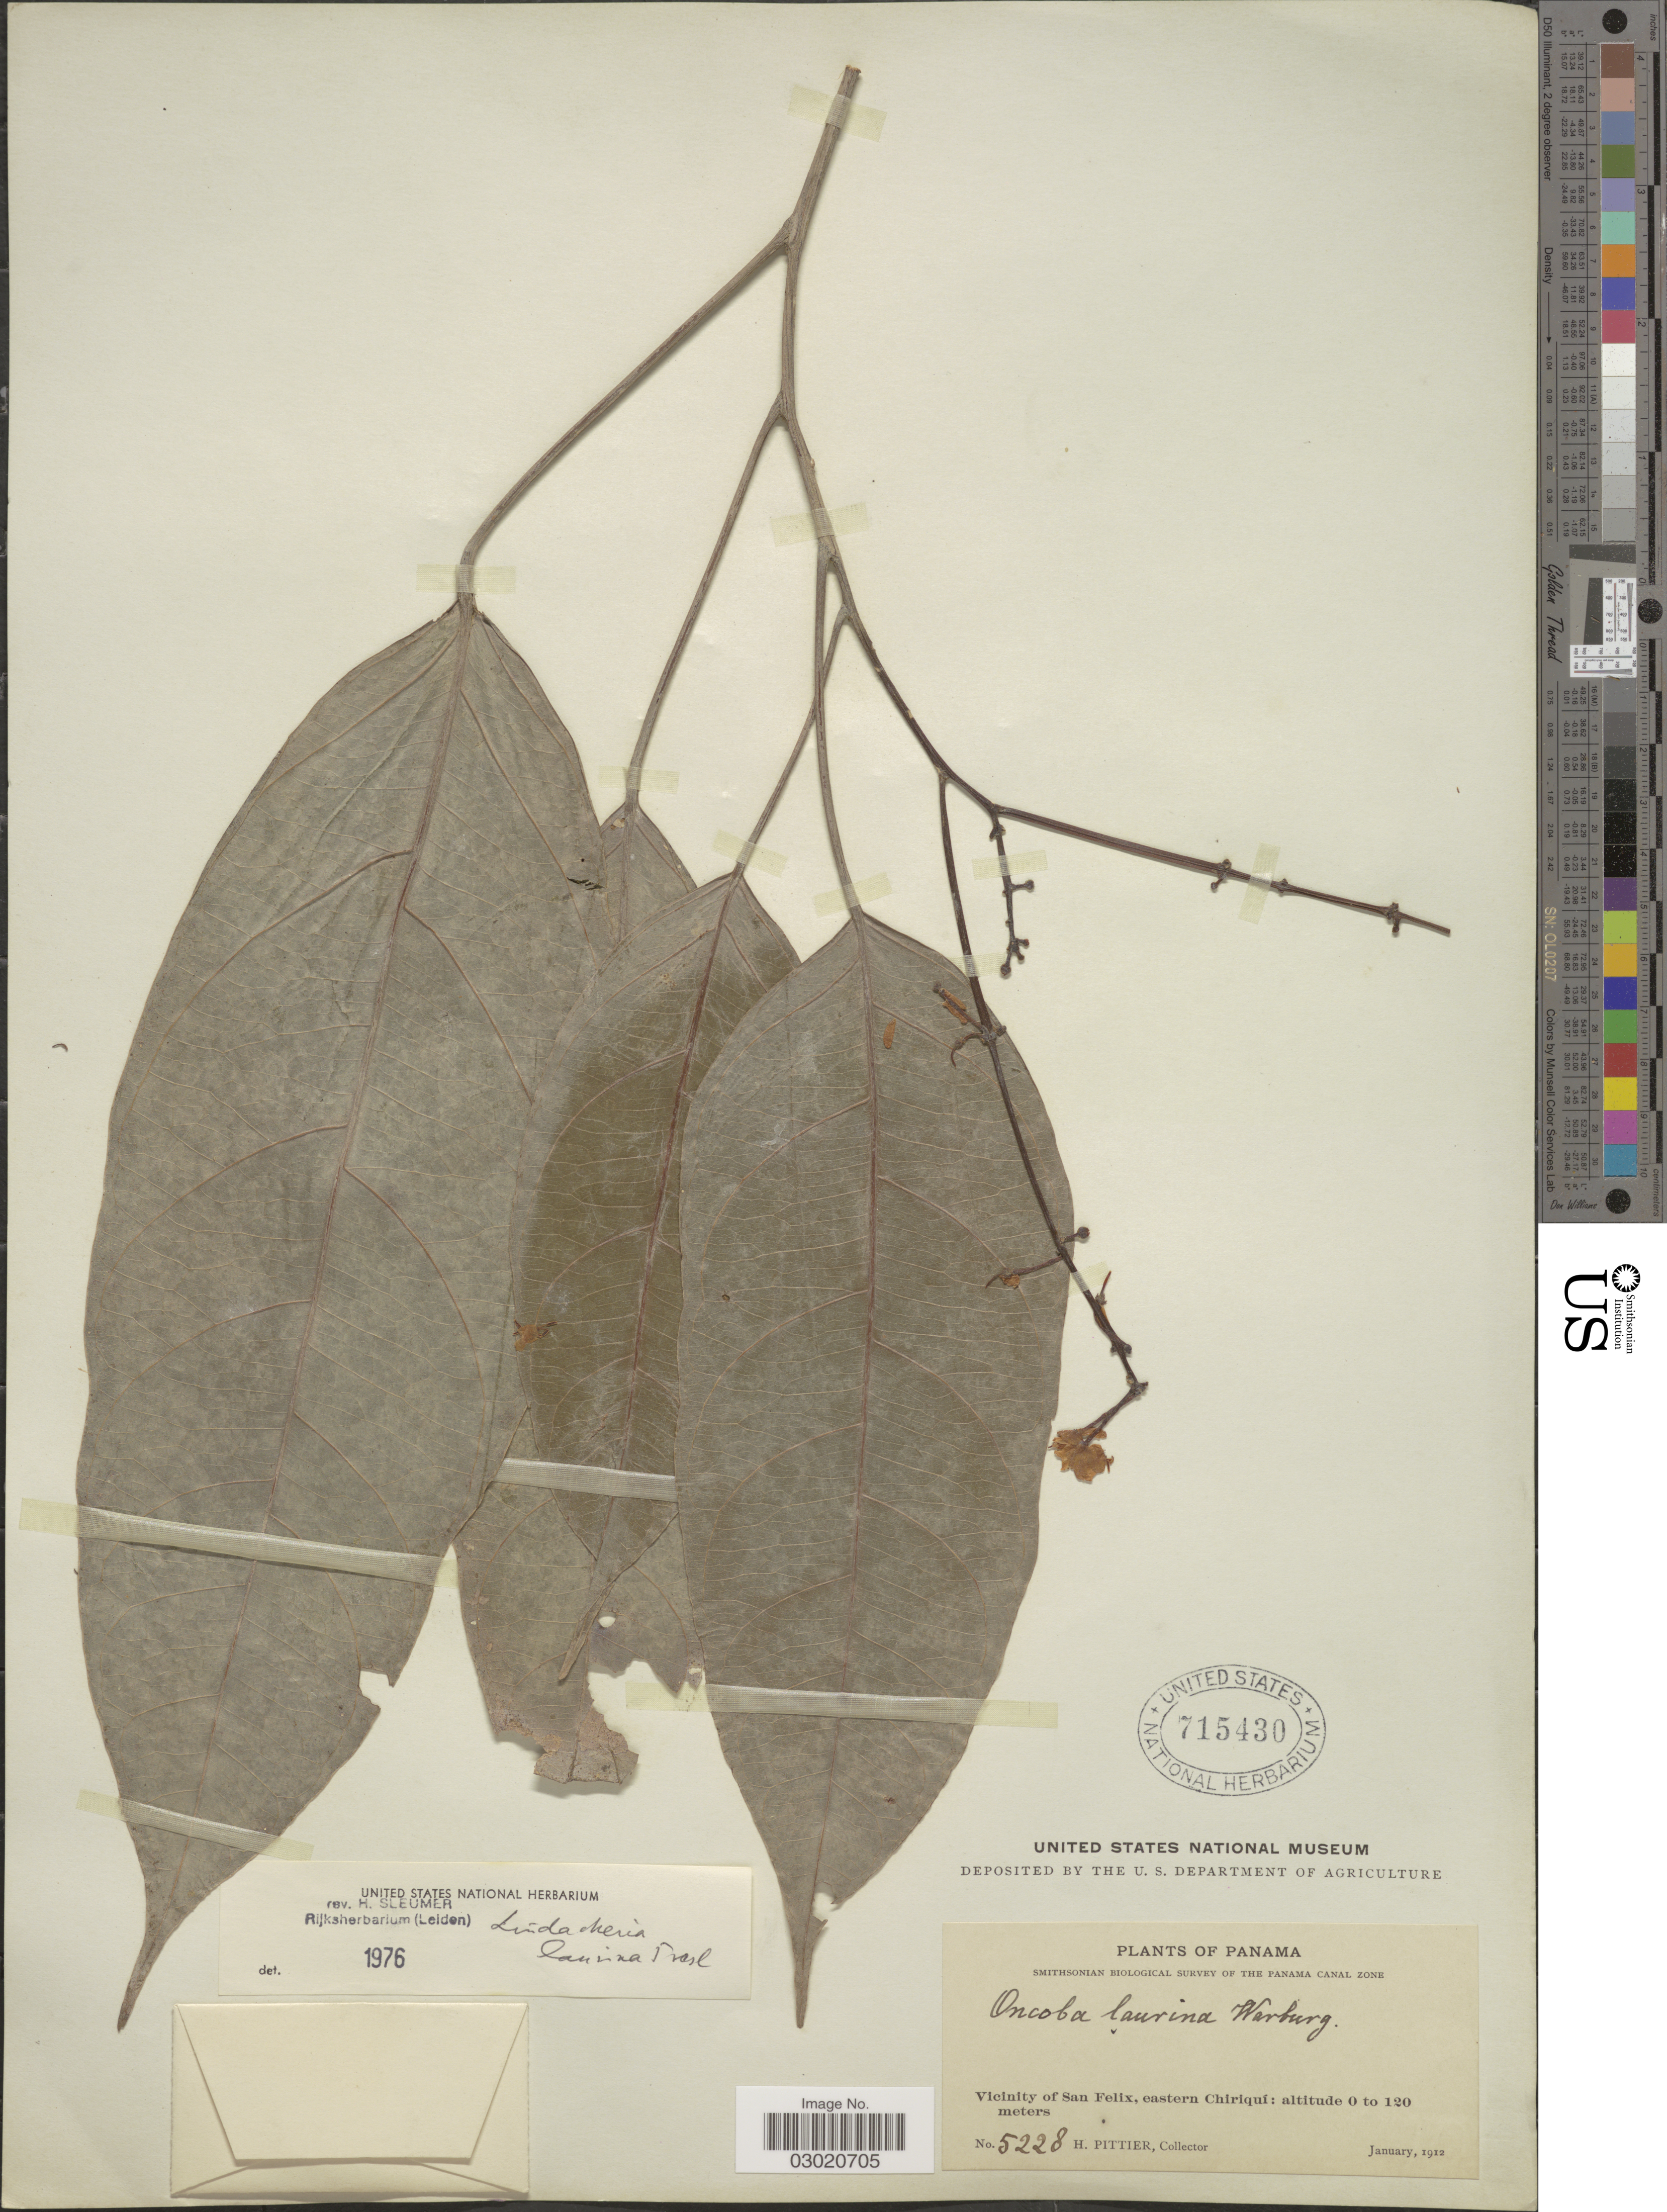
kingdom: Plantae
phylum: Tracheophyta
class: Magnoliopsida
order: Malpighiales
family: Achariaceae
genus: Lindackeria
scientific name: Lindackeria laurina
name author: C. Presl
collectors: H. F. Pittier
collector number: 5228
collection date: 1912-01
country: Panama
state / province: Chiriqui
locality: Vicinity of San Felix, eastern Chiriquí.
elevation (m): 0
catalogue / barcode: US 715430